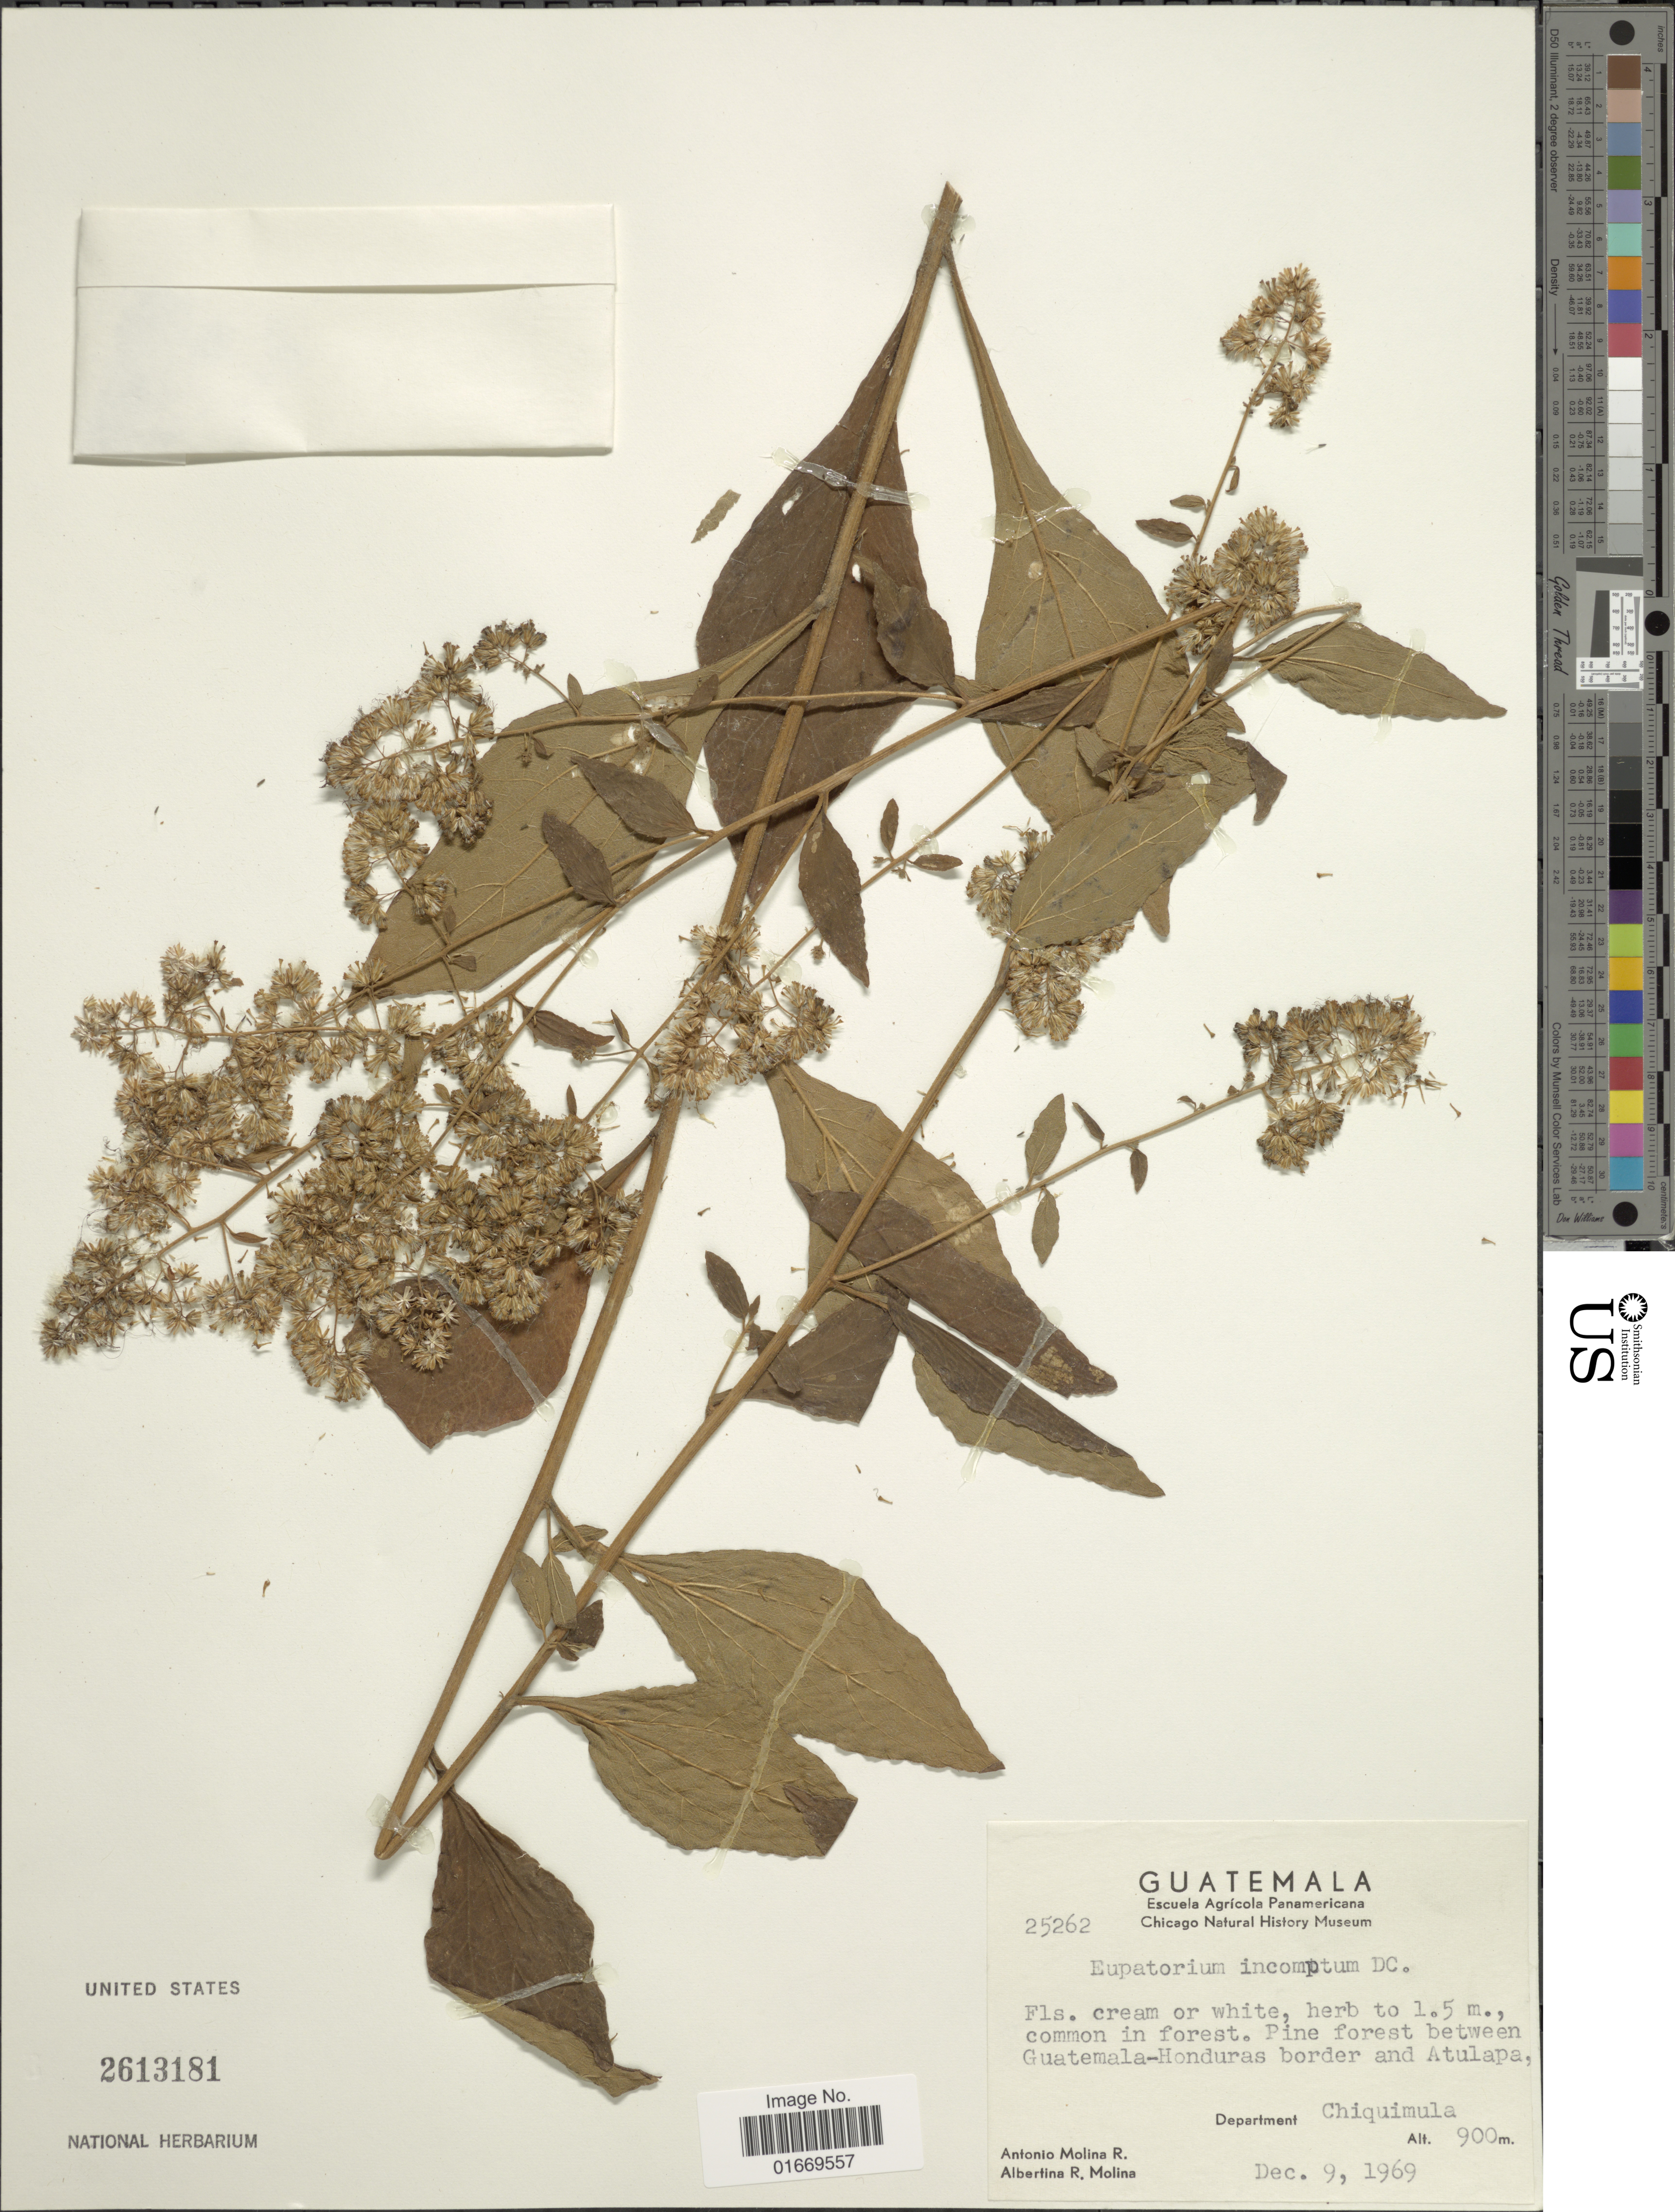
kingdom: Plantae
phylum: Tracheophyta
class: Magnoliopsida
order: Asterales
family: Asteraceae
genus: Decachaeta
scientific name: Decachaeta incompta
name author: (DC.) R.M. King & H. Rob.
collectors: A. Molina R. & A. R. Molina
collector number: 25262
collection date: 1969-12-09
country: Guatemala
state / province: Chiquimula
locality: Pine forest between Guatemala-Honduras border and Atulapa, Department Chiquimula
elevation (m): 900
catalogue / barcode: US 2613181